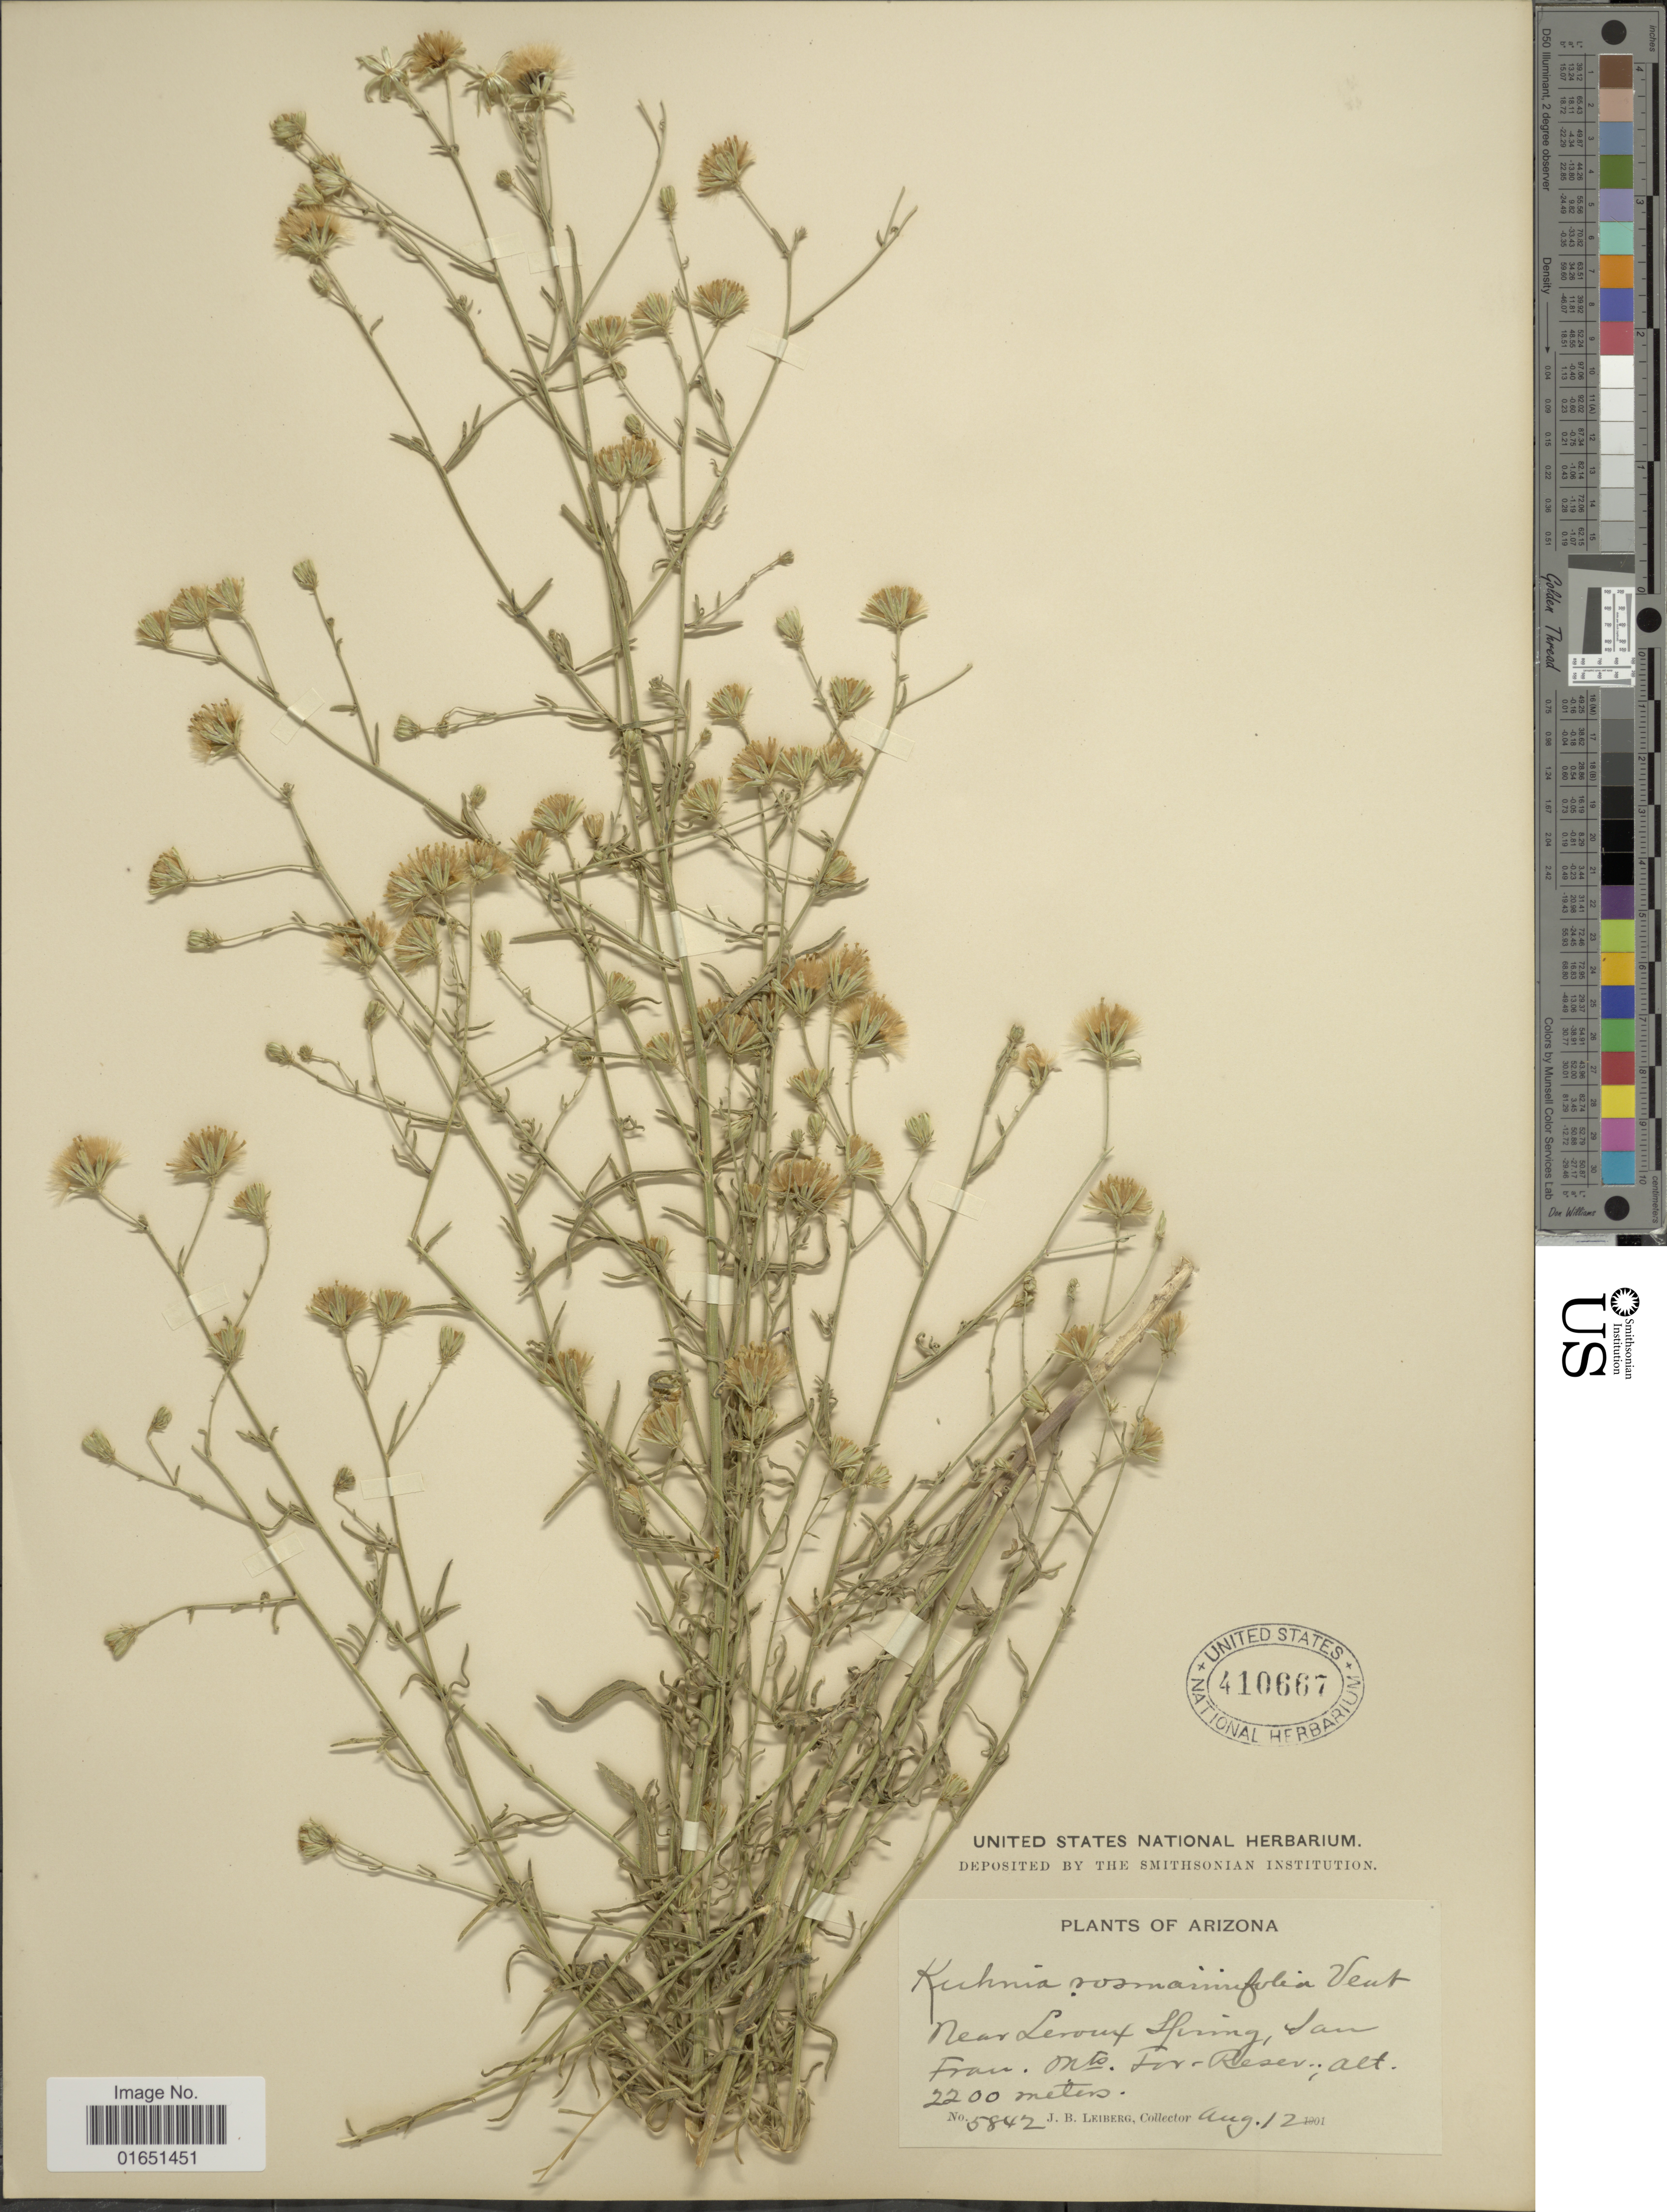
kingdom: Plantae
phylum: Tracheophyta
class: Magnoliopsida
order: Asterales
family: Asteraceae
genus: Brickellia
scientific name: Brickellia rosmarinifolia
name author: (Vent.) W.A. Weber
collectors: J. B. Leiberg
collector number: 5842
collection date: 1901-08-12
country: United States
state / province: Arizona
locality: Near Leroux Spring, San Fran. Mts For Reserv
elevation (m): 2200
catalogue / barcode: US 410667